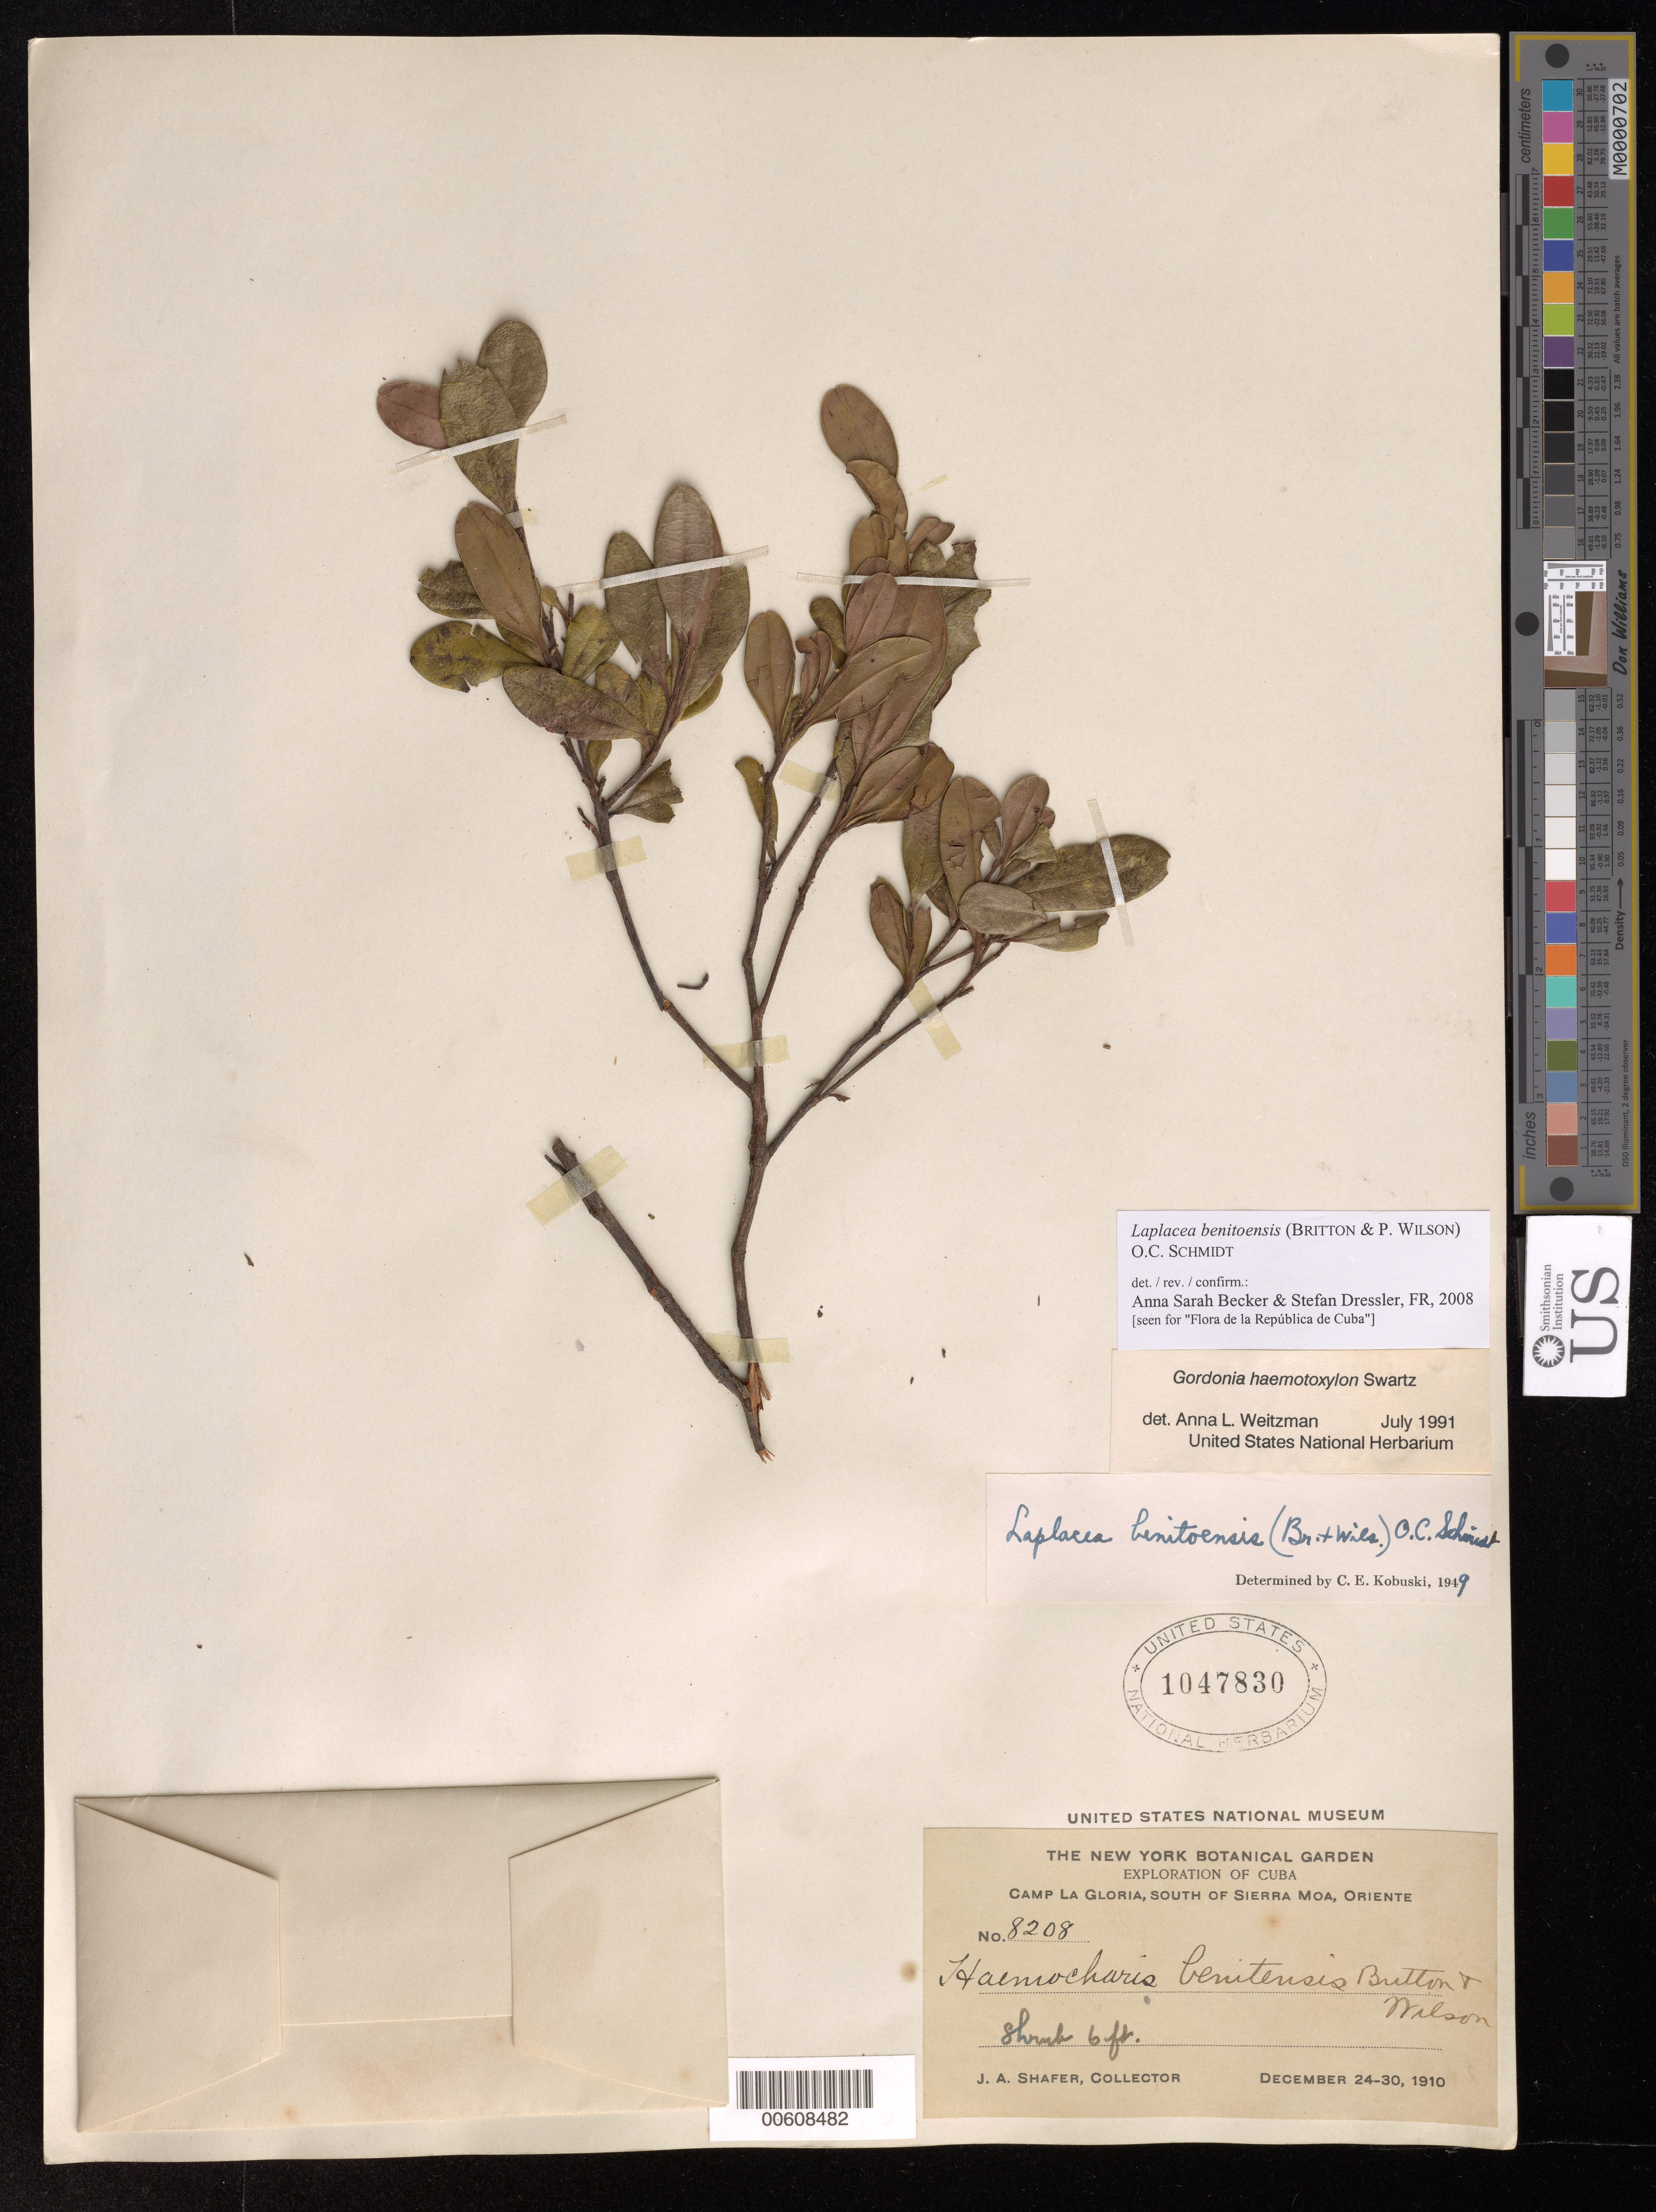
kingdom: Plantae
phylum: Tracheophyta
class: Magnoliopsida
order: Ericales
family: Theaceae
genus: Laplacea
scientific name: Laplacea benitoensis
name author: (Britton & P. Wilson) O.C. Schmidt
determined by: Kobuski, C. E.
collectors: J. A. Shafer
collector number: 8208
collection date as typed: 24 Dec 1910 to 30 Dec 1910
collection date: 1910-12-24/1910-12-30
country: Cuba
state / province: Oriente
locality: S of Sierra Moa, Camp La Gloria.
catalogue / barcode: US 1047830